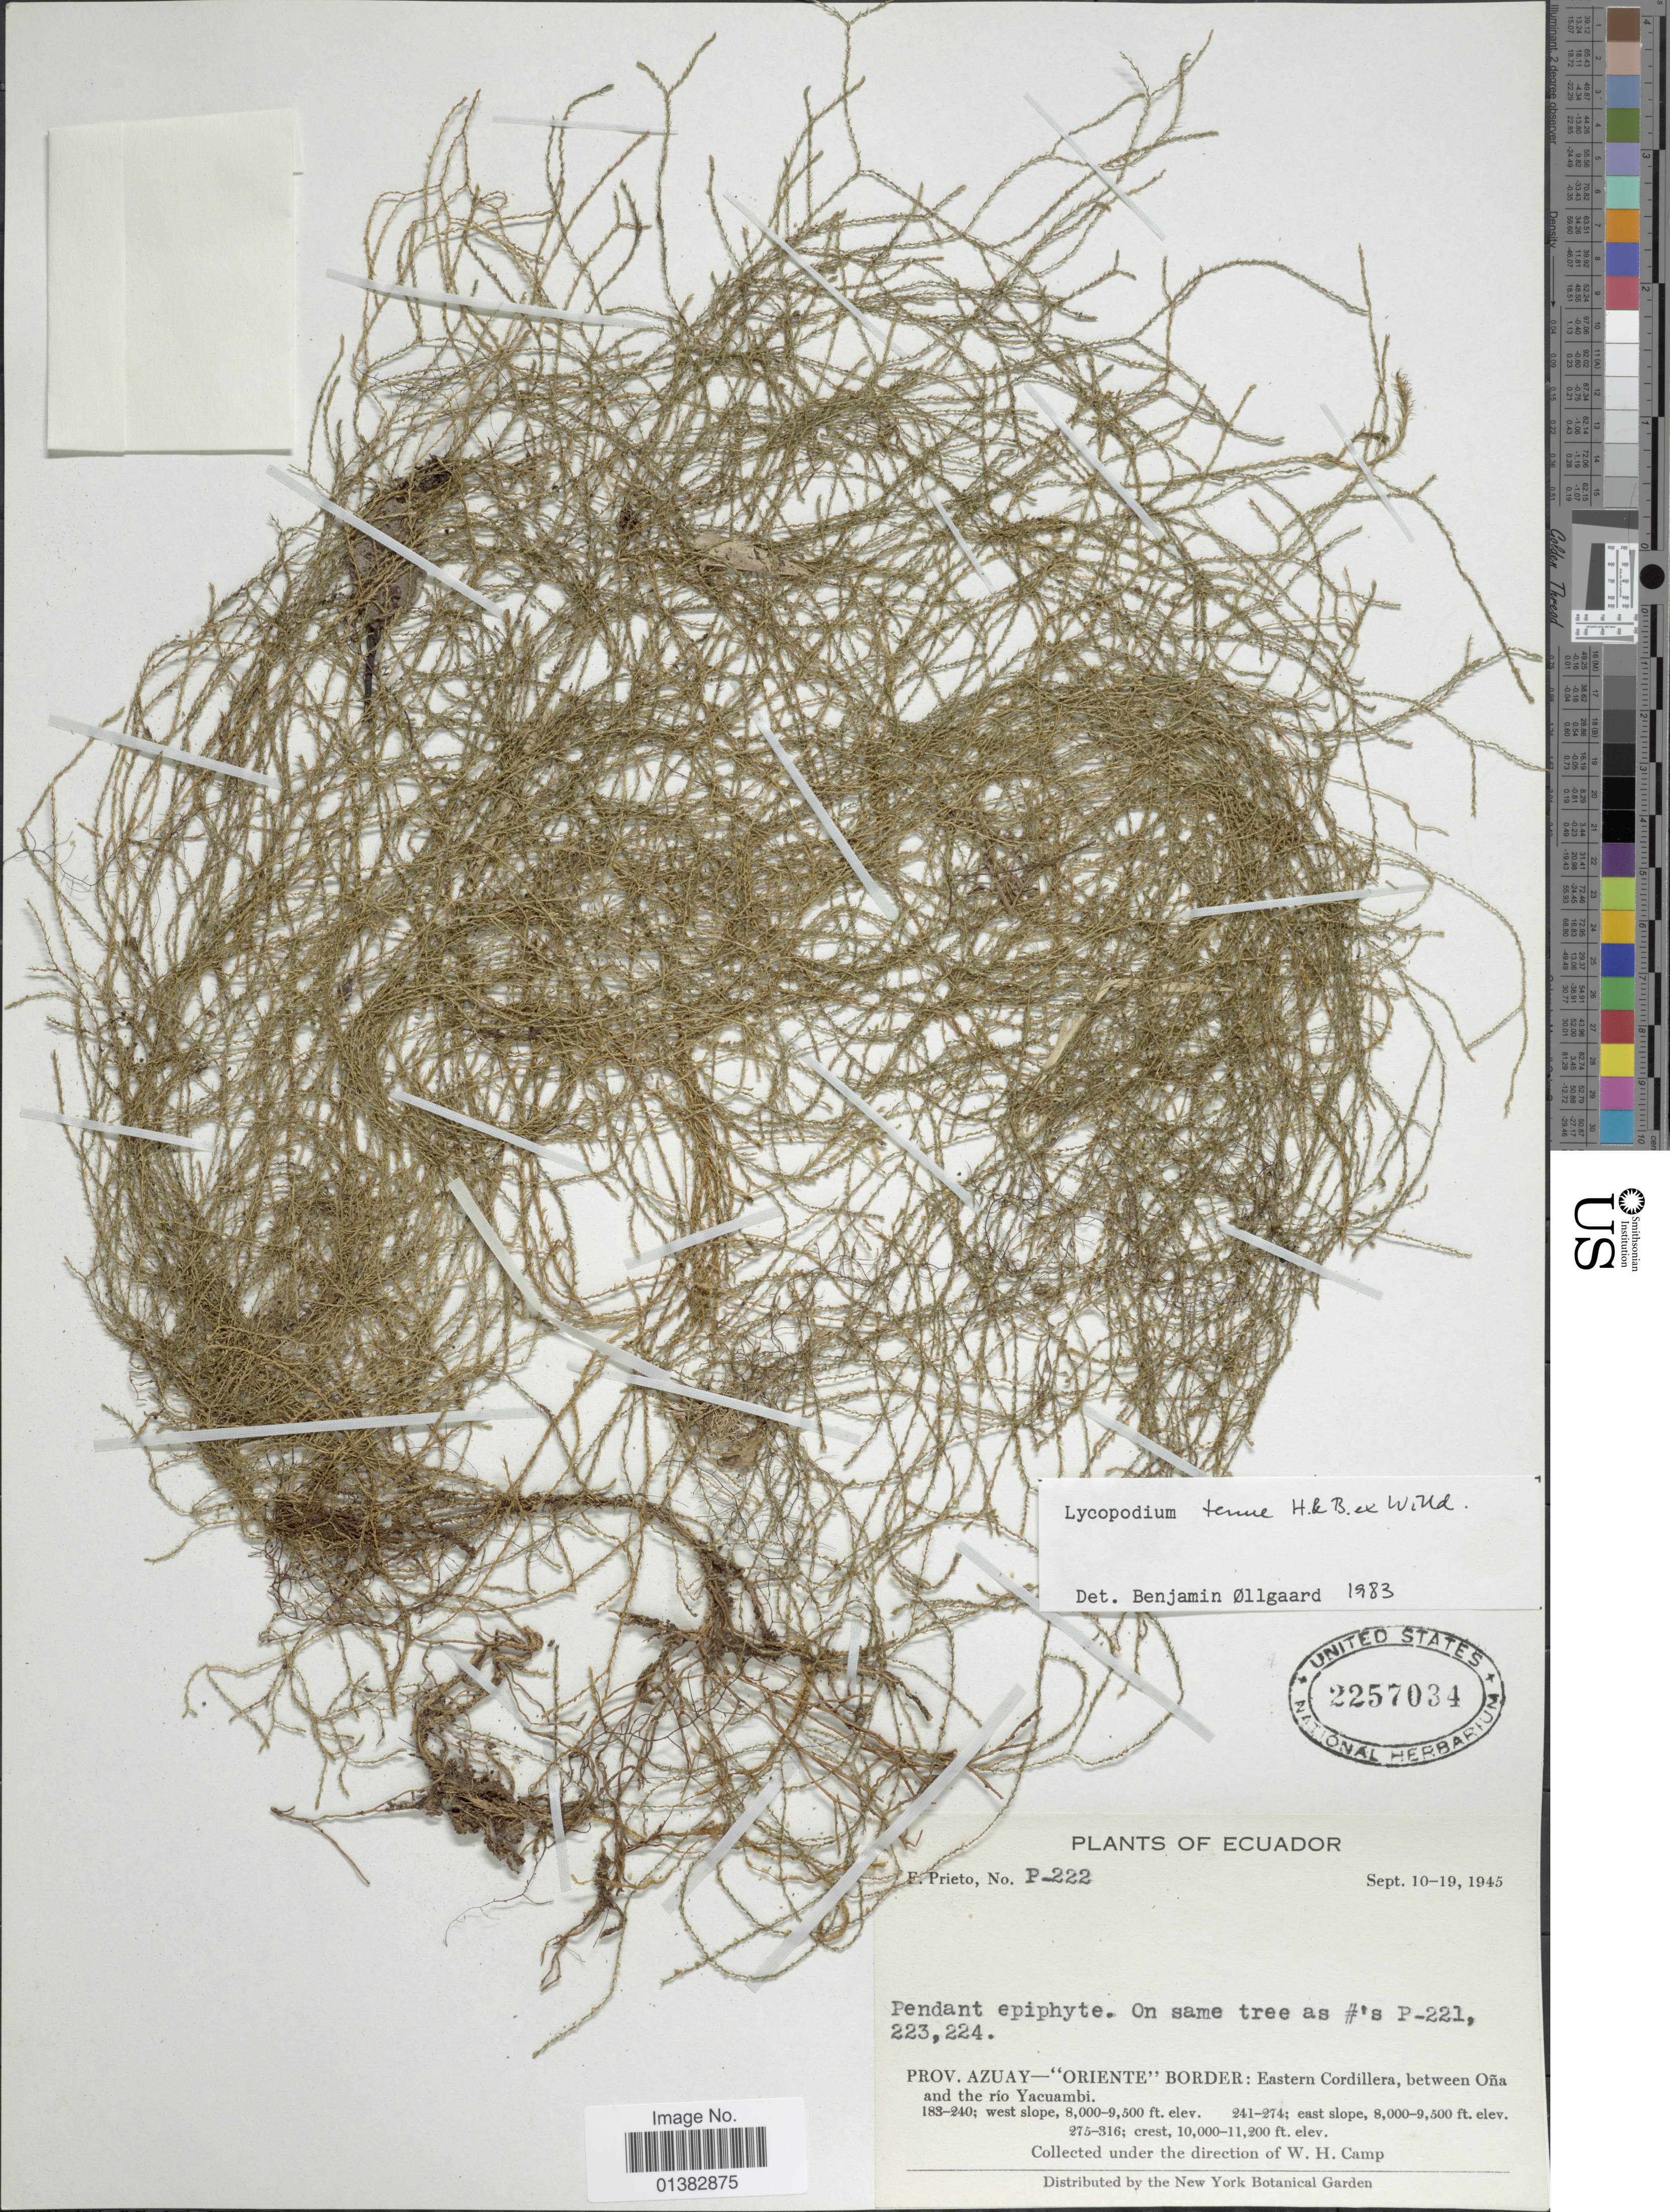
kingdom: Plantae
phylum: Tracheophyta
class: Lycopodiopsida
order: Lycopodiales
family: Lycopodiaceae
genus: Phlegmariurus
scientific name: Phlegmariurus tenuis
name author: (Humb. & Bonpl. ex Willd.) B. Øllg.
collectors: F. Prieto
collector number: P-222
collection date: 1945-09-10/1945-09-19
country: Ecuador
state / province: Azuay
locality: Oriente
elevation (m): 2438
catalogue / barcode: US 2257034